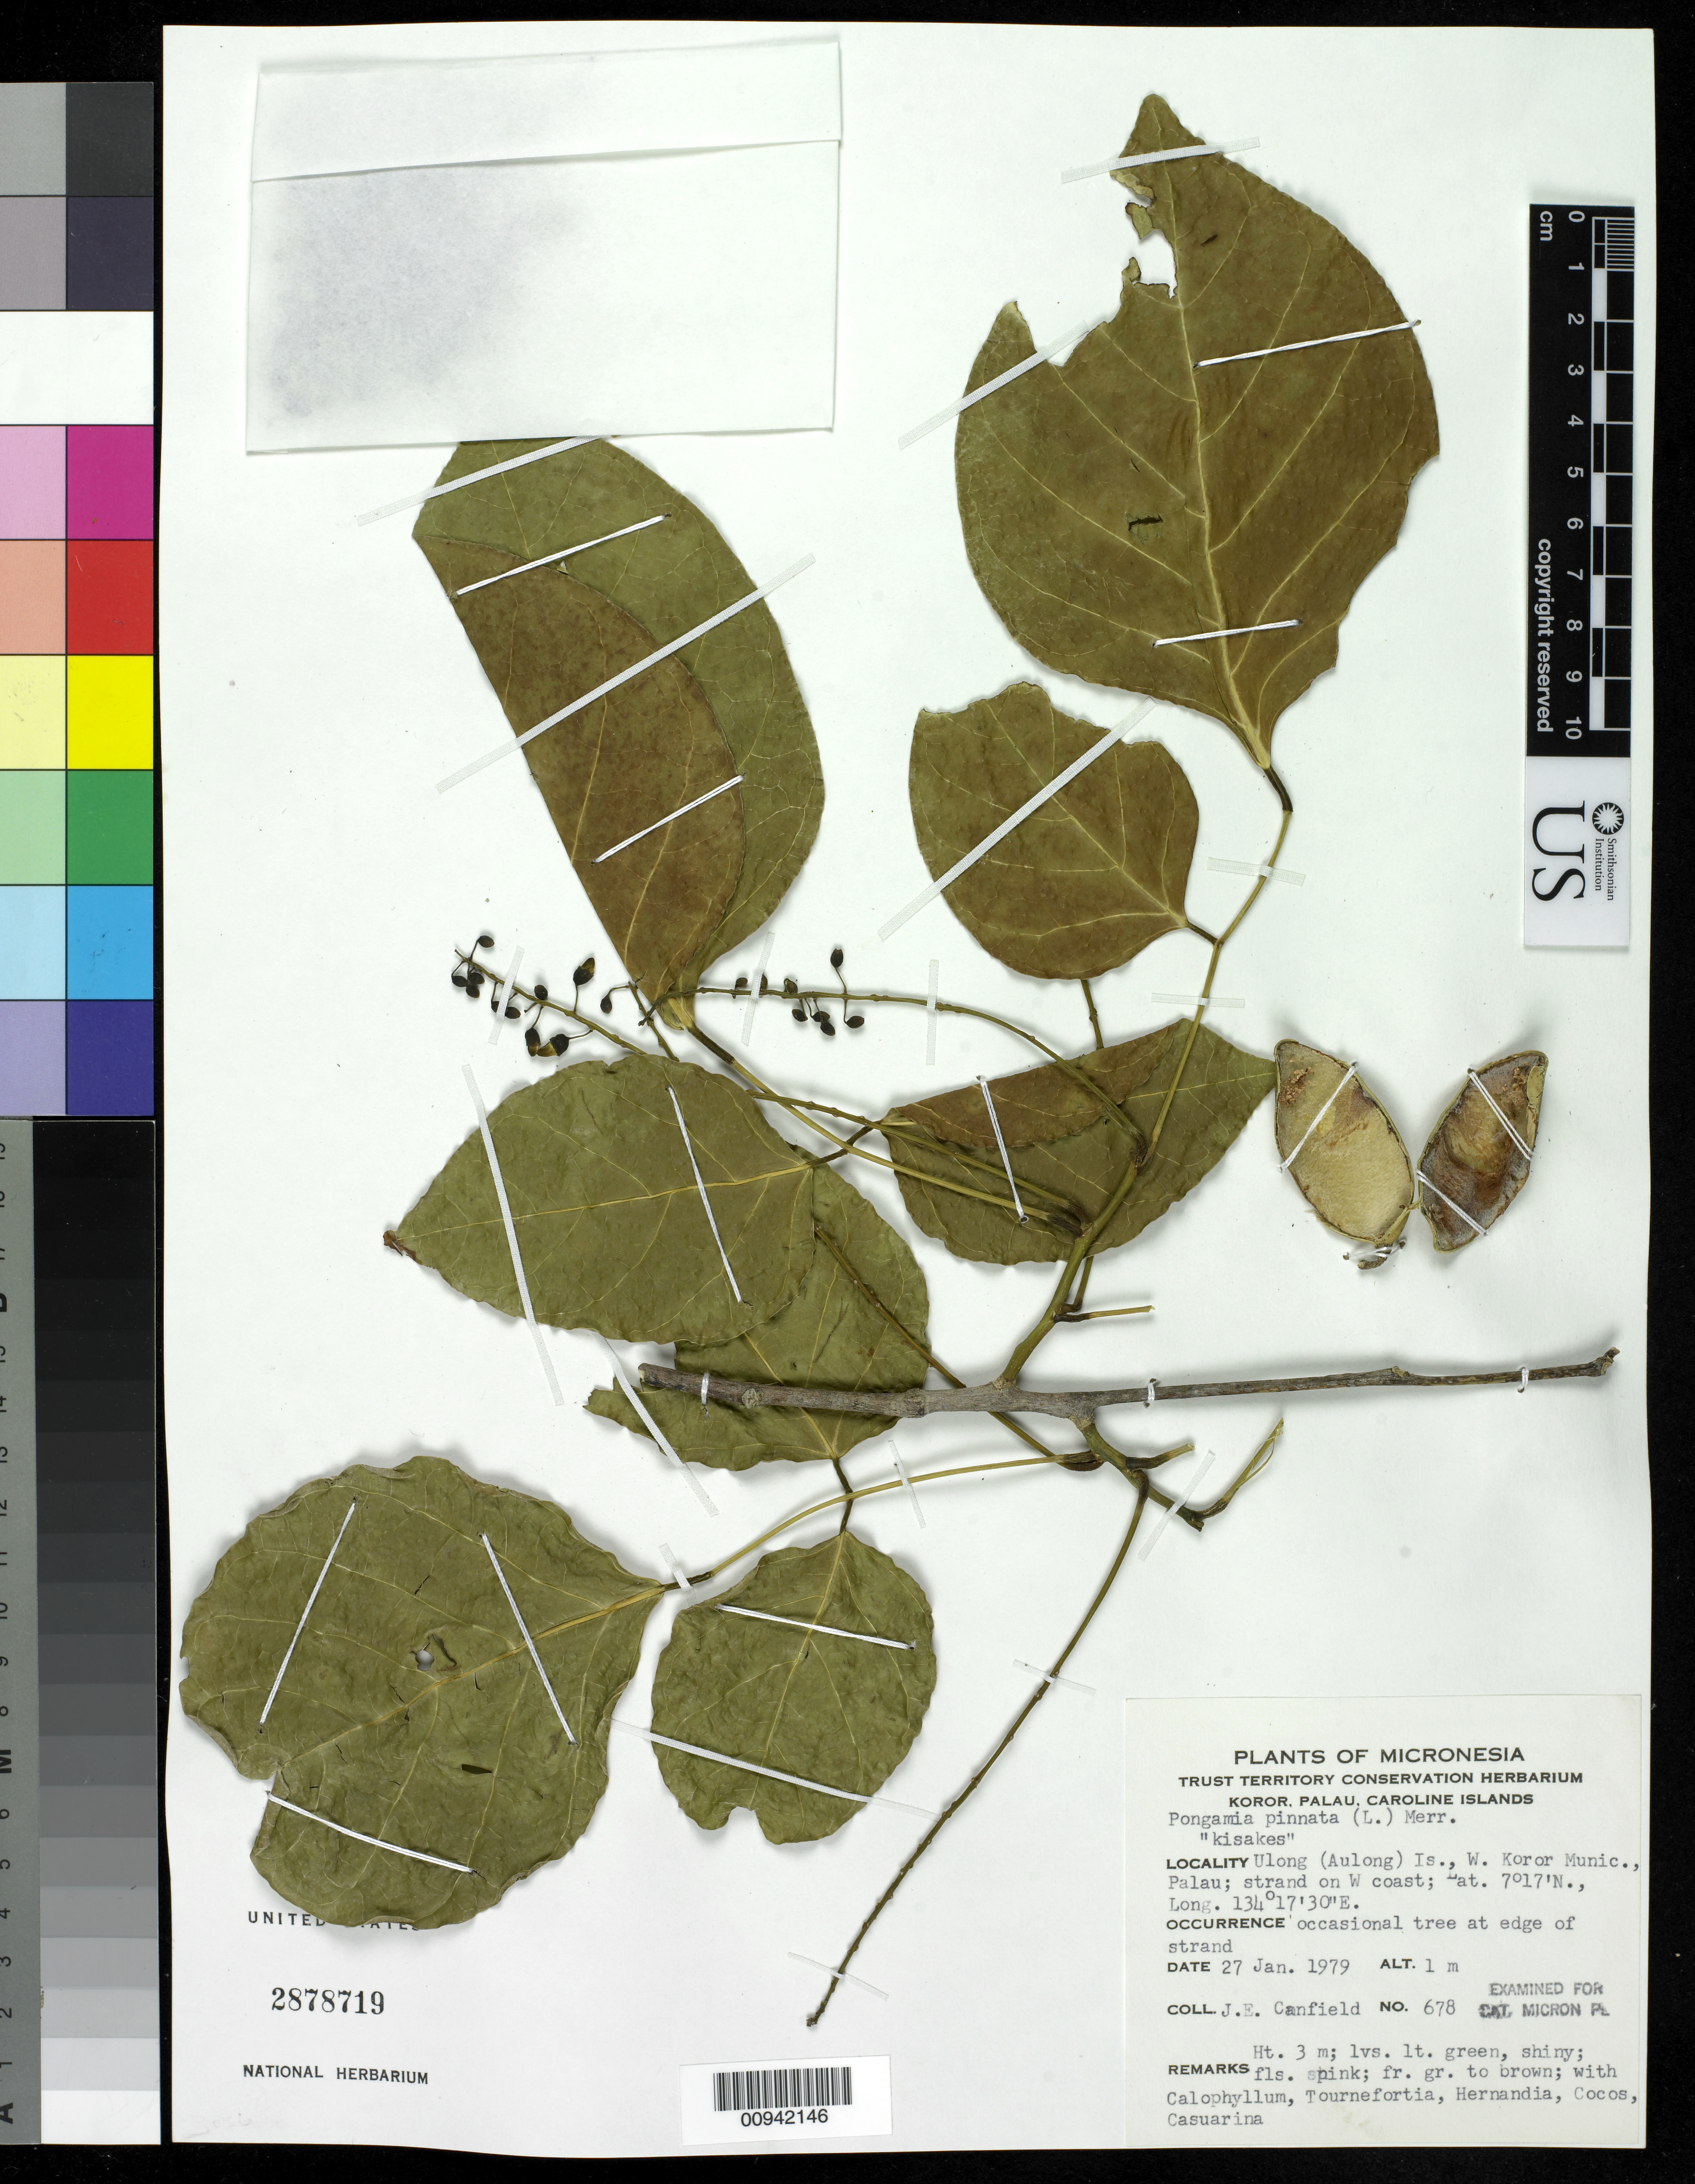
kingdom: Plantae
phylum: Tracheophyta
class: Magnoliopsida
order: Fabales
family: Fabaceae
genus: Millettia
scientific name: Millettia pinnata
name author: (L.) Panigrahi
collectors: J. E. Canfield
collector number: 678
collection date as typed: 27 Jan 1979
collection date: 1979-01-27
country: Palau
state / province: Koror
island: Oreor (Koror)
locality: Palau, W. Koror Munic., Ulong (Aulong) Is., strand on W coast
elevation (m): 1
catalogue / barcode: US 2878719